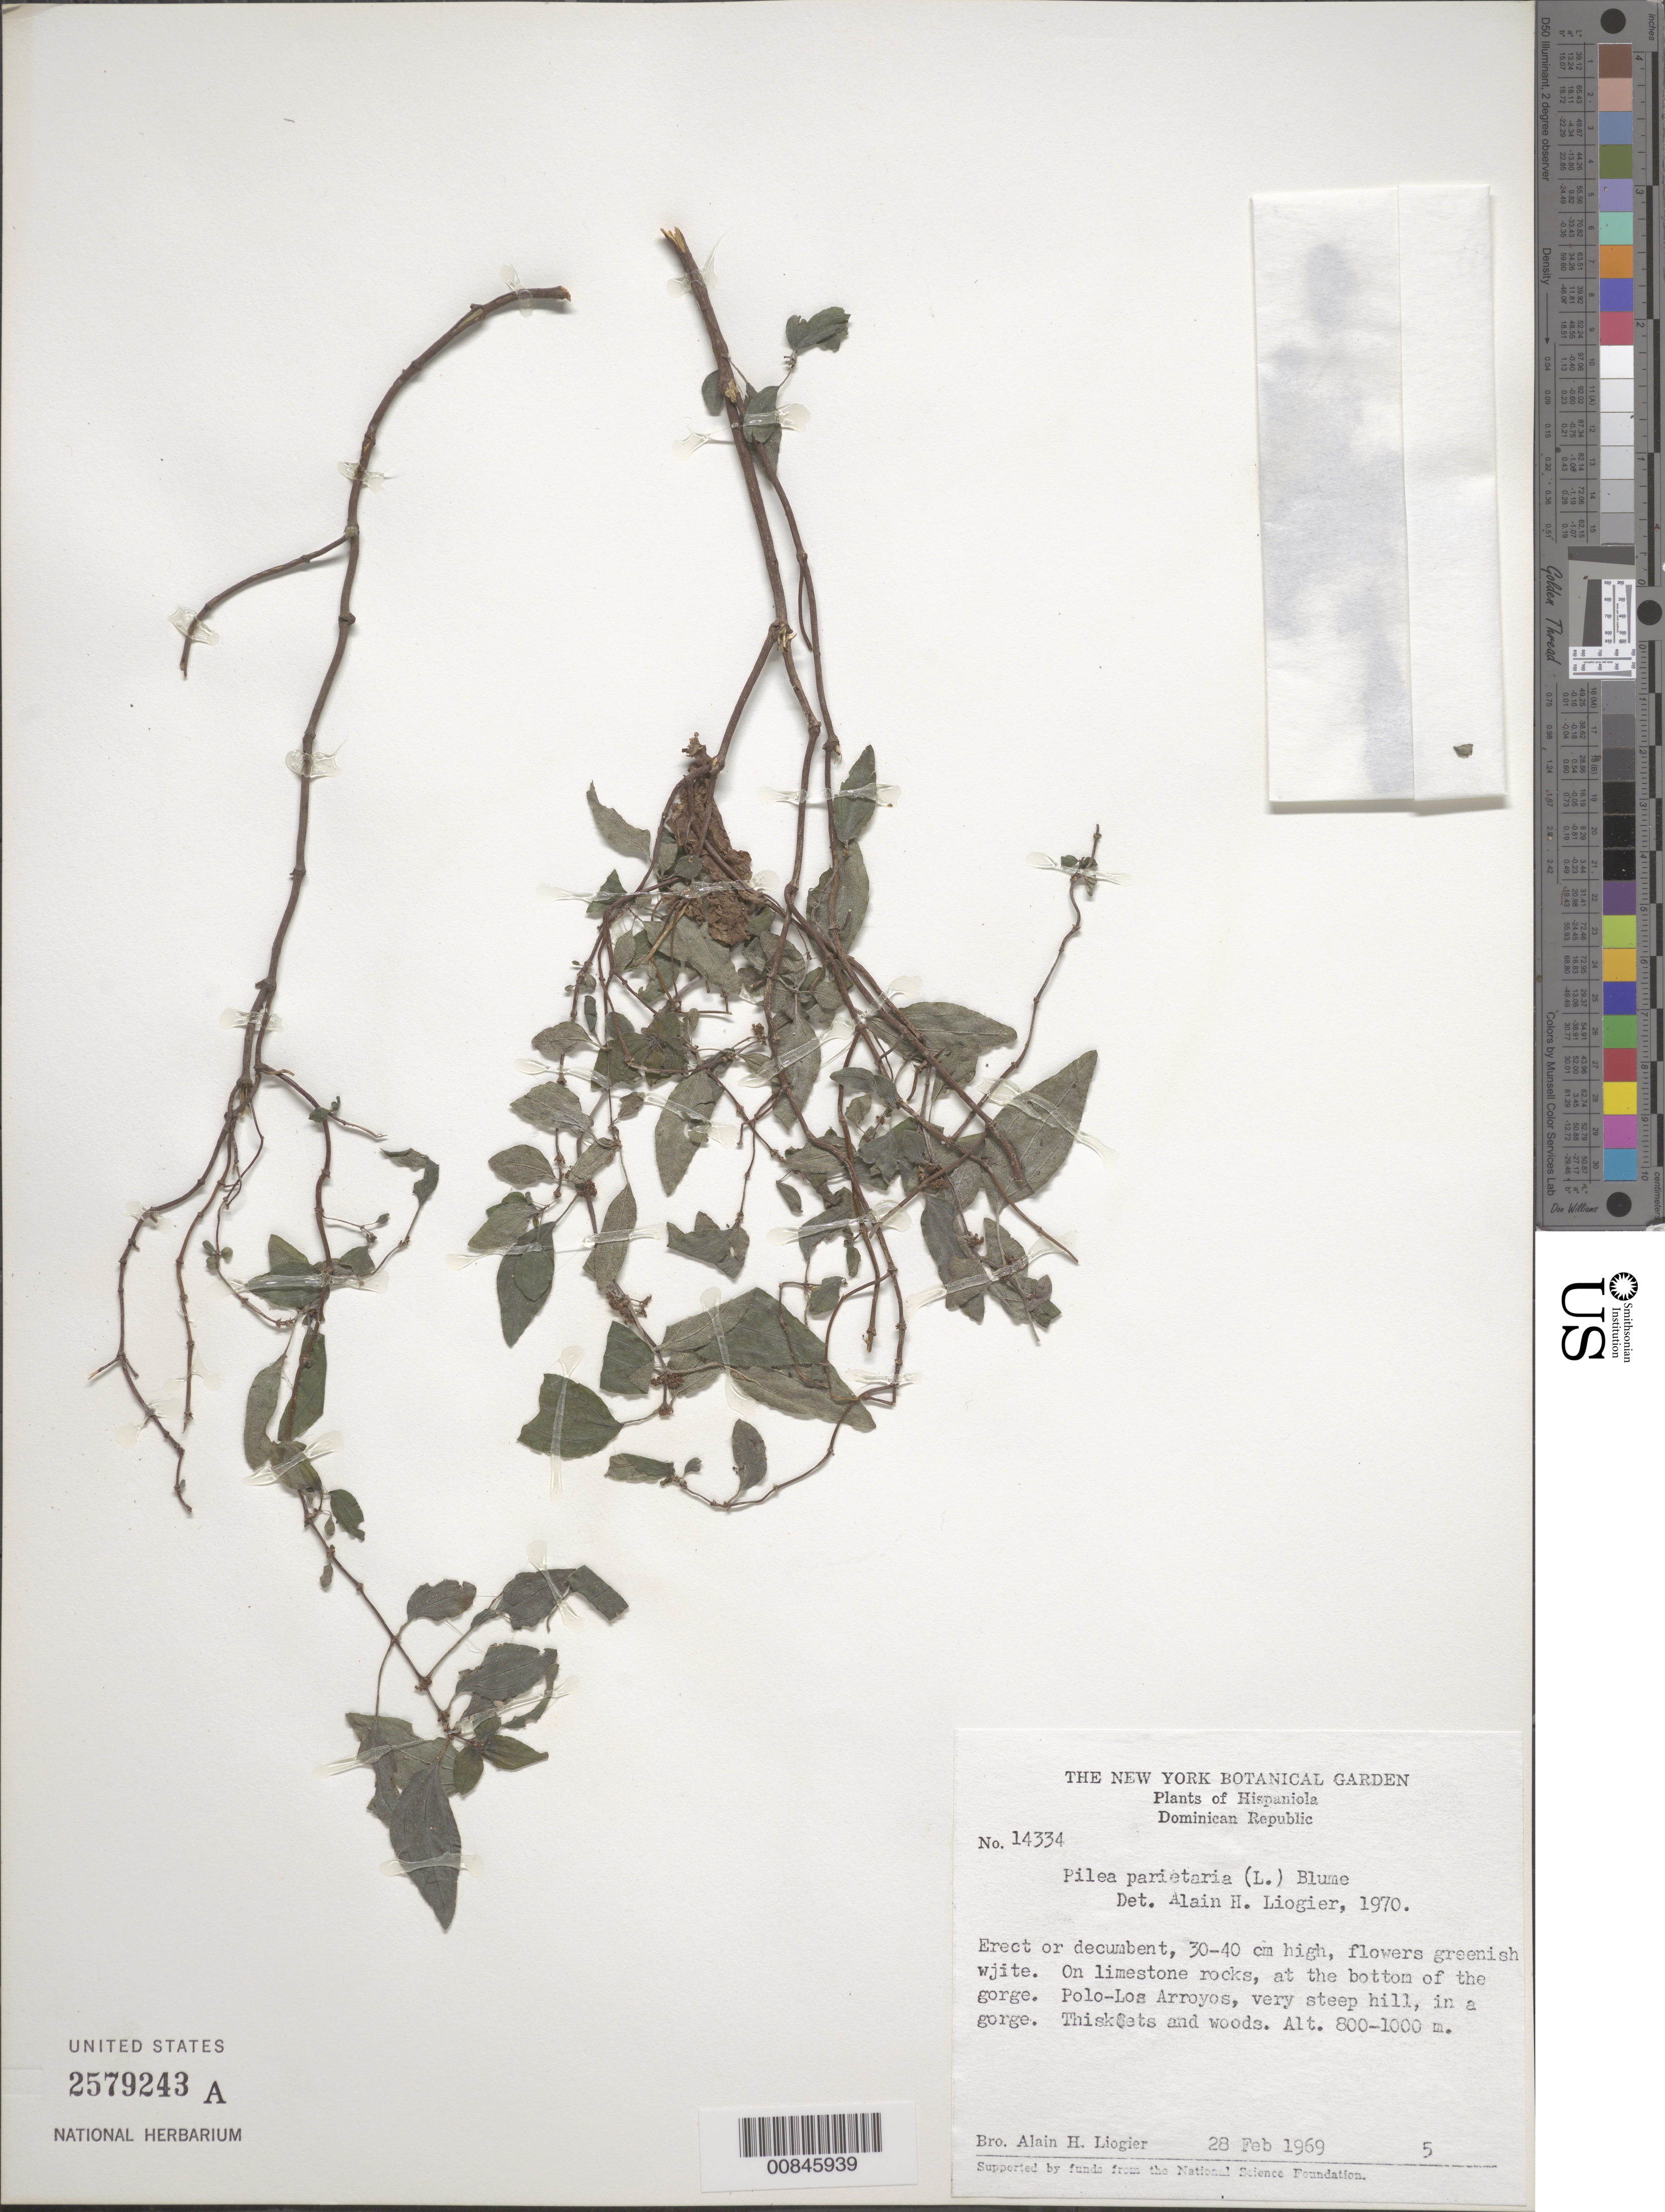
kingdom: Plantae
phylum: Tracheophyta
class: Magnoliopsida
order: Rosales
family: Urticaceae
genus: Pilea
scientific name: Pilea parietaria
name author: (L.) Blume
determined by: Liogier, Alain H.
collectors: A. H. Liogier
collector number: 14334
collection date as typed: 28 Feb 1969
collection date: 1969-02-28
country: Dominican Republic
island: Hispaniola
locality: Polo-Los Arroyos, very steep hill, in a gorge.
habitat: On limestone rocks, at the bottom of the gorge. Thickets and woods.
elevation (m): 800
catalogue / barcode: US 2579243A